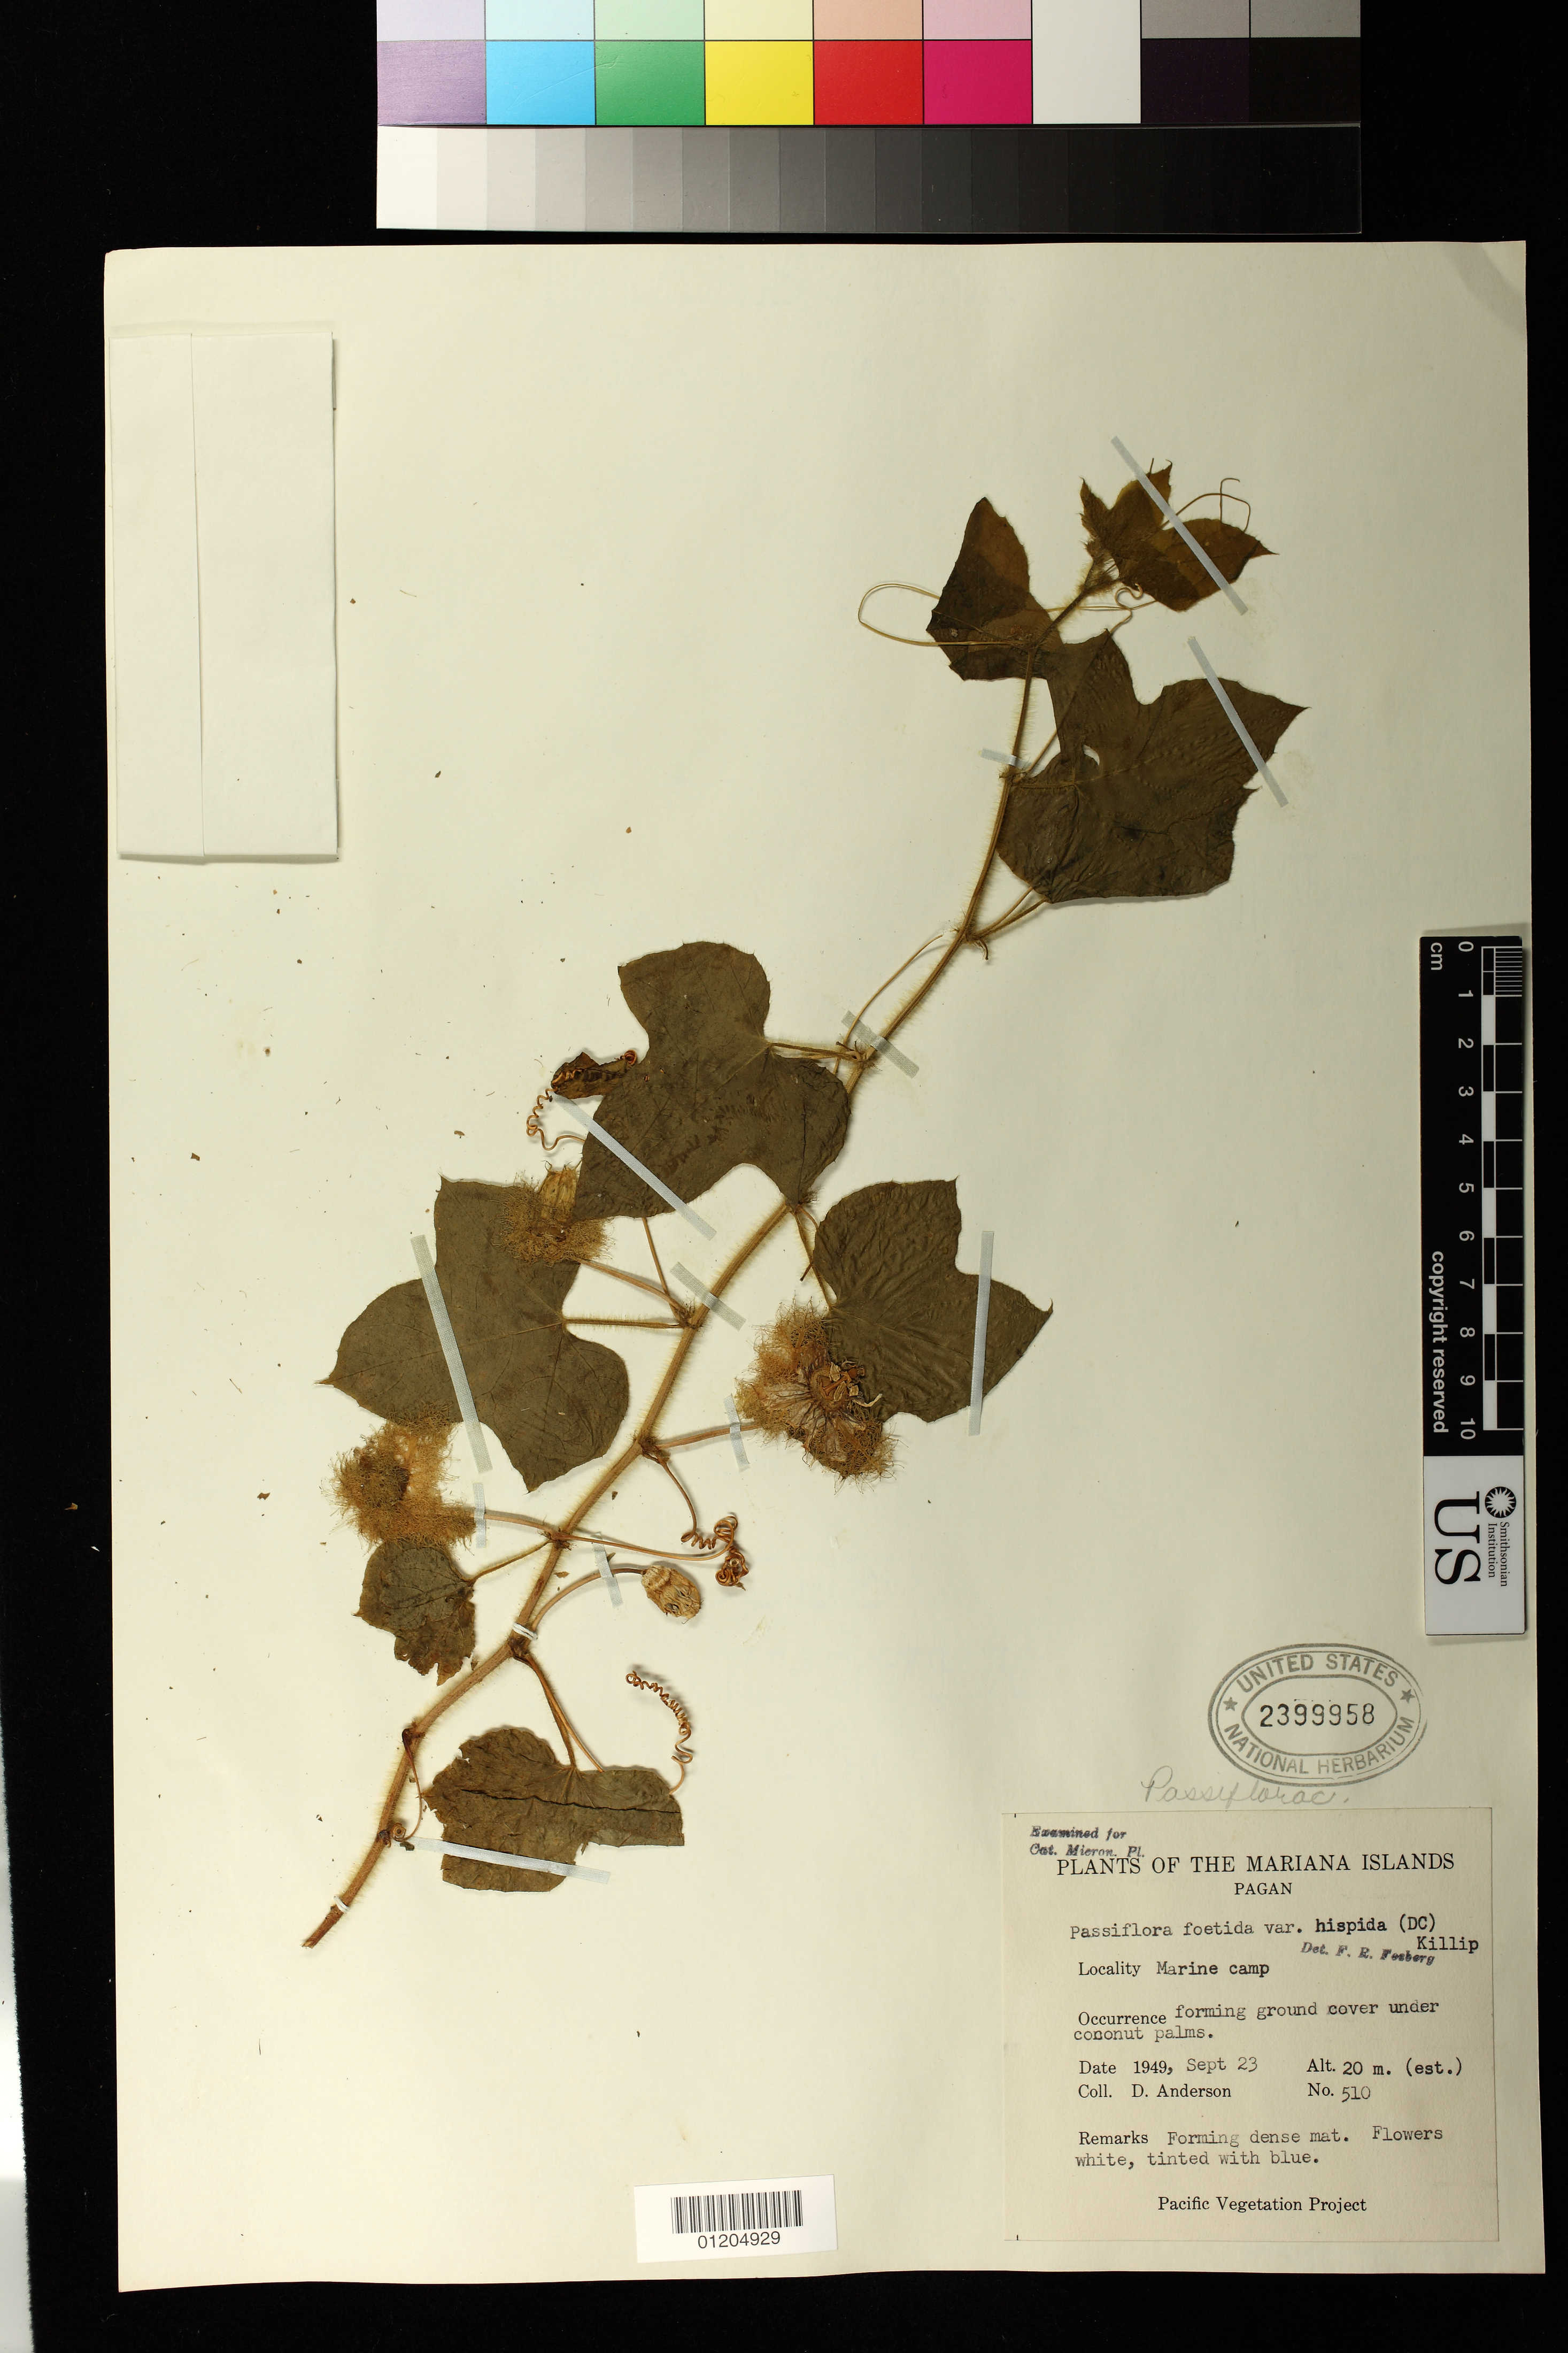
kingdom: Plantae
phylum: Tracheophyta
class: Magnoliopsida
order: Malpighiales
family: Passifloraceae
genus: Passiflora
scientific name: Passiflora foetida var. hispida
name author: (DC. ex Triana & Planch.) Killip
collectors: D. Anderson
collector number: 510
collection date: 1949-09-23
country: Northern Mariana Islands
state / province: Northern Islands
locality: Pagan. Marine camp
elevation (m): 20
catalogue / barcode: US 2399958